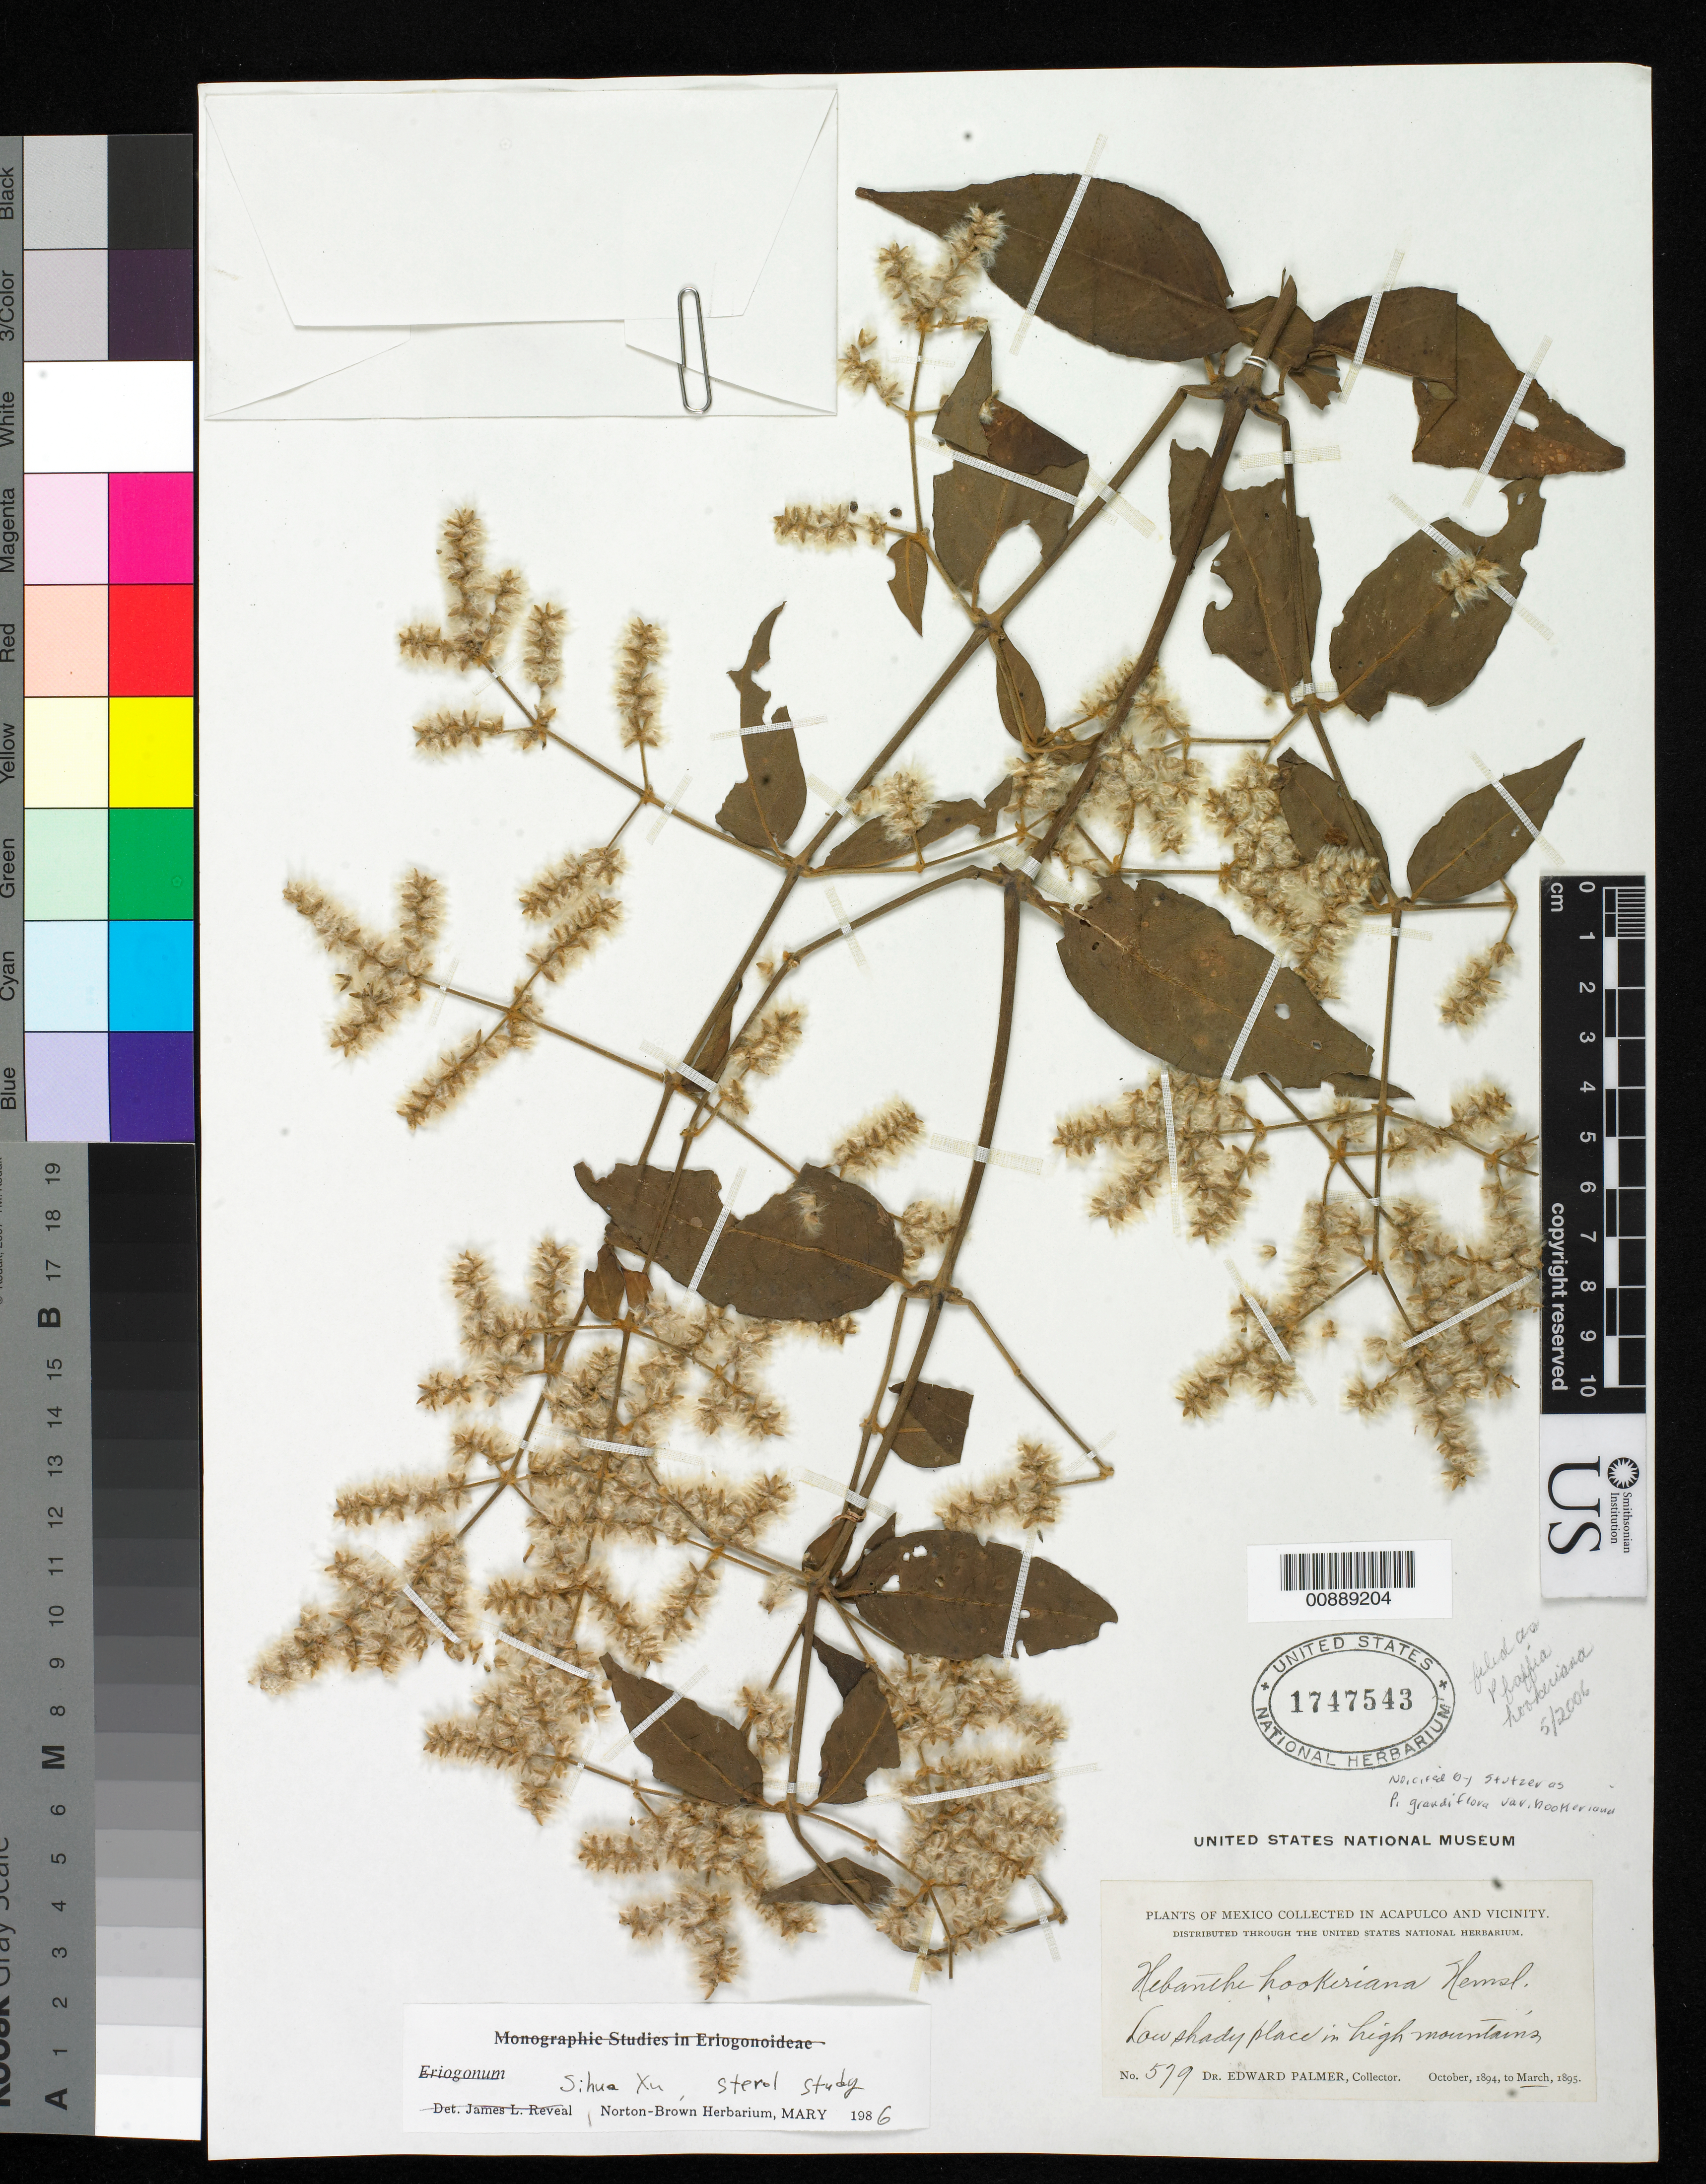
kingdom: Plantae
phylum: Tracheophyta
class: Magnoliopsida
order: Caryophyllales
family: Amaranthaceae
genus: Pfaffia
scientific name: Pfaffia hookeriana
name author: (Hemsl.) Greenm.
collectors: E. Palmer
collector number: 579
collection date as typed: Mar 1895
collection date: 1895-03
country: Mexico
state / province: Guerrero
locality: Acapulco, Guerrero and vicinity.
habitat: Low shady place in high mountains.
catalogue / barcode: US 1747543